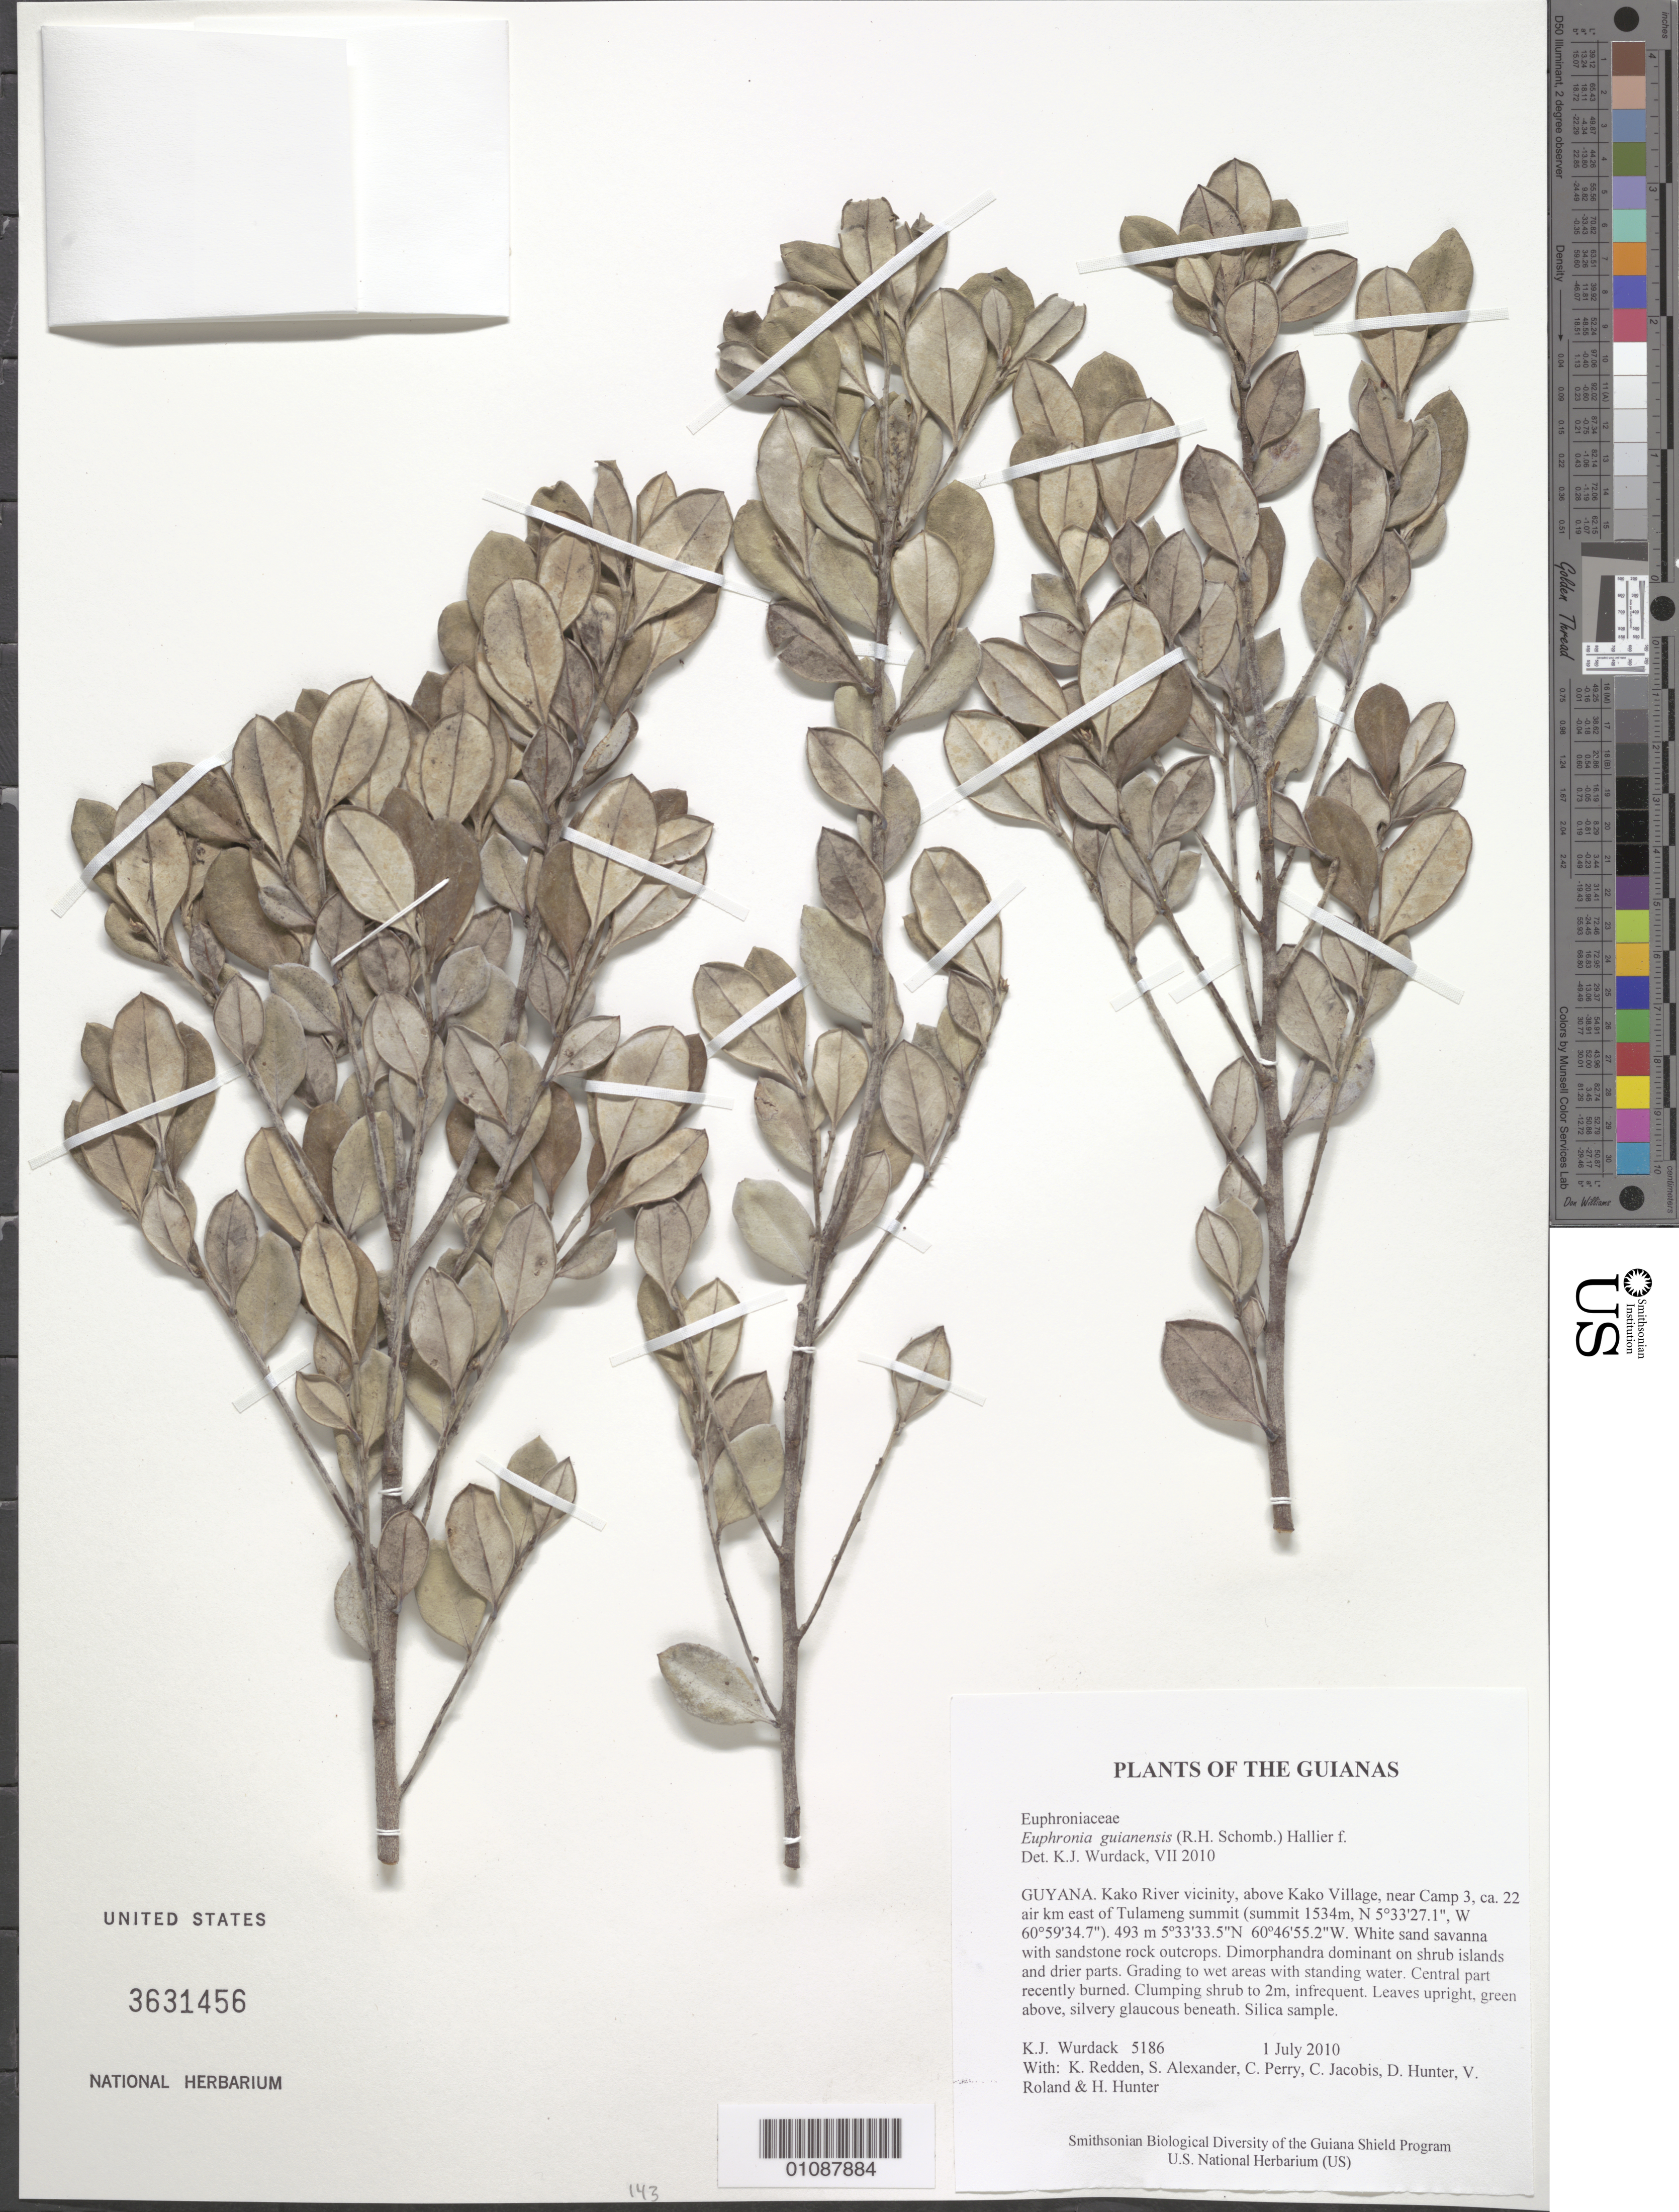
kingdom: Plantae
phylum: Tracheophyta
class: Magnoliopsida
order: Malpighiales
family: Euphroniaceae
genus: Euphronia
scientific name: Euphronia guianensis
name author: (R.H. Schomb.) Hallier f.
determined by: Wurdack, Kenneth J., (US), Smithsonian Institution - National Museum of Natural History (UNITED STATES)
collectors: K. Wurdack, K. M. Redden, S. N. Alexander, C. Perry, C. Jacobis, D. Hunter, V. Roland & H. Hunter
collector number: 5186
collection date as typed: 1 July 2010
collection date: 2010-07-01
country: Guyana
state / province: Cuyuni-Mazaruni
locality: Kako River vicinity, above Kako Village, near Camp 3, ca. 22 air km east of Tulameng summit (summit 1534m, N 5°33'27.1", W 60°59'34.7")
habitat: White sand savanna with sandstone rock outcrops. Dimorphandra dominant on shrub islands and drier parts. Grading to wet areas with standing water. Central part recently burned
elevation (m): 493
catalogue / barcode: US 3631456